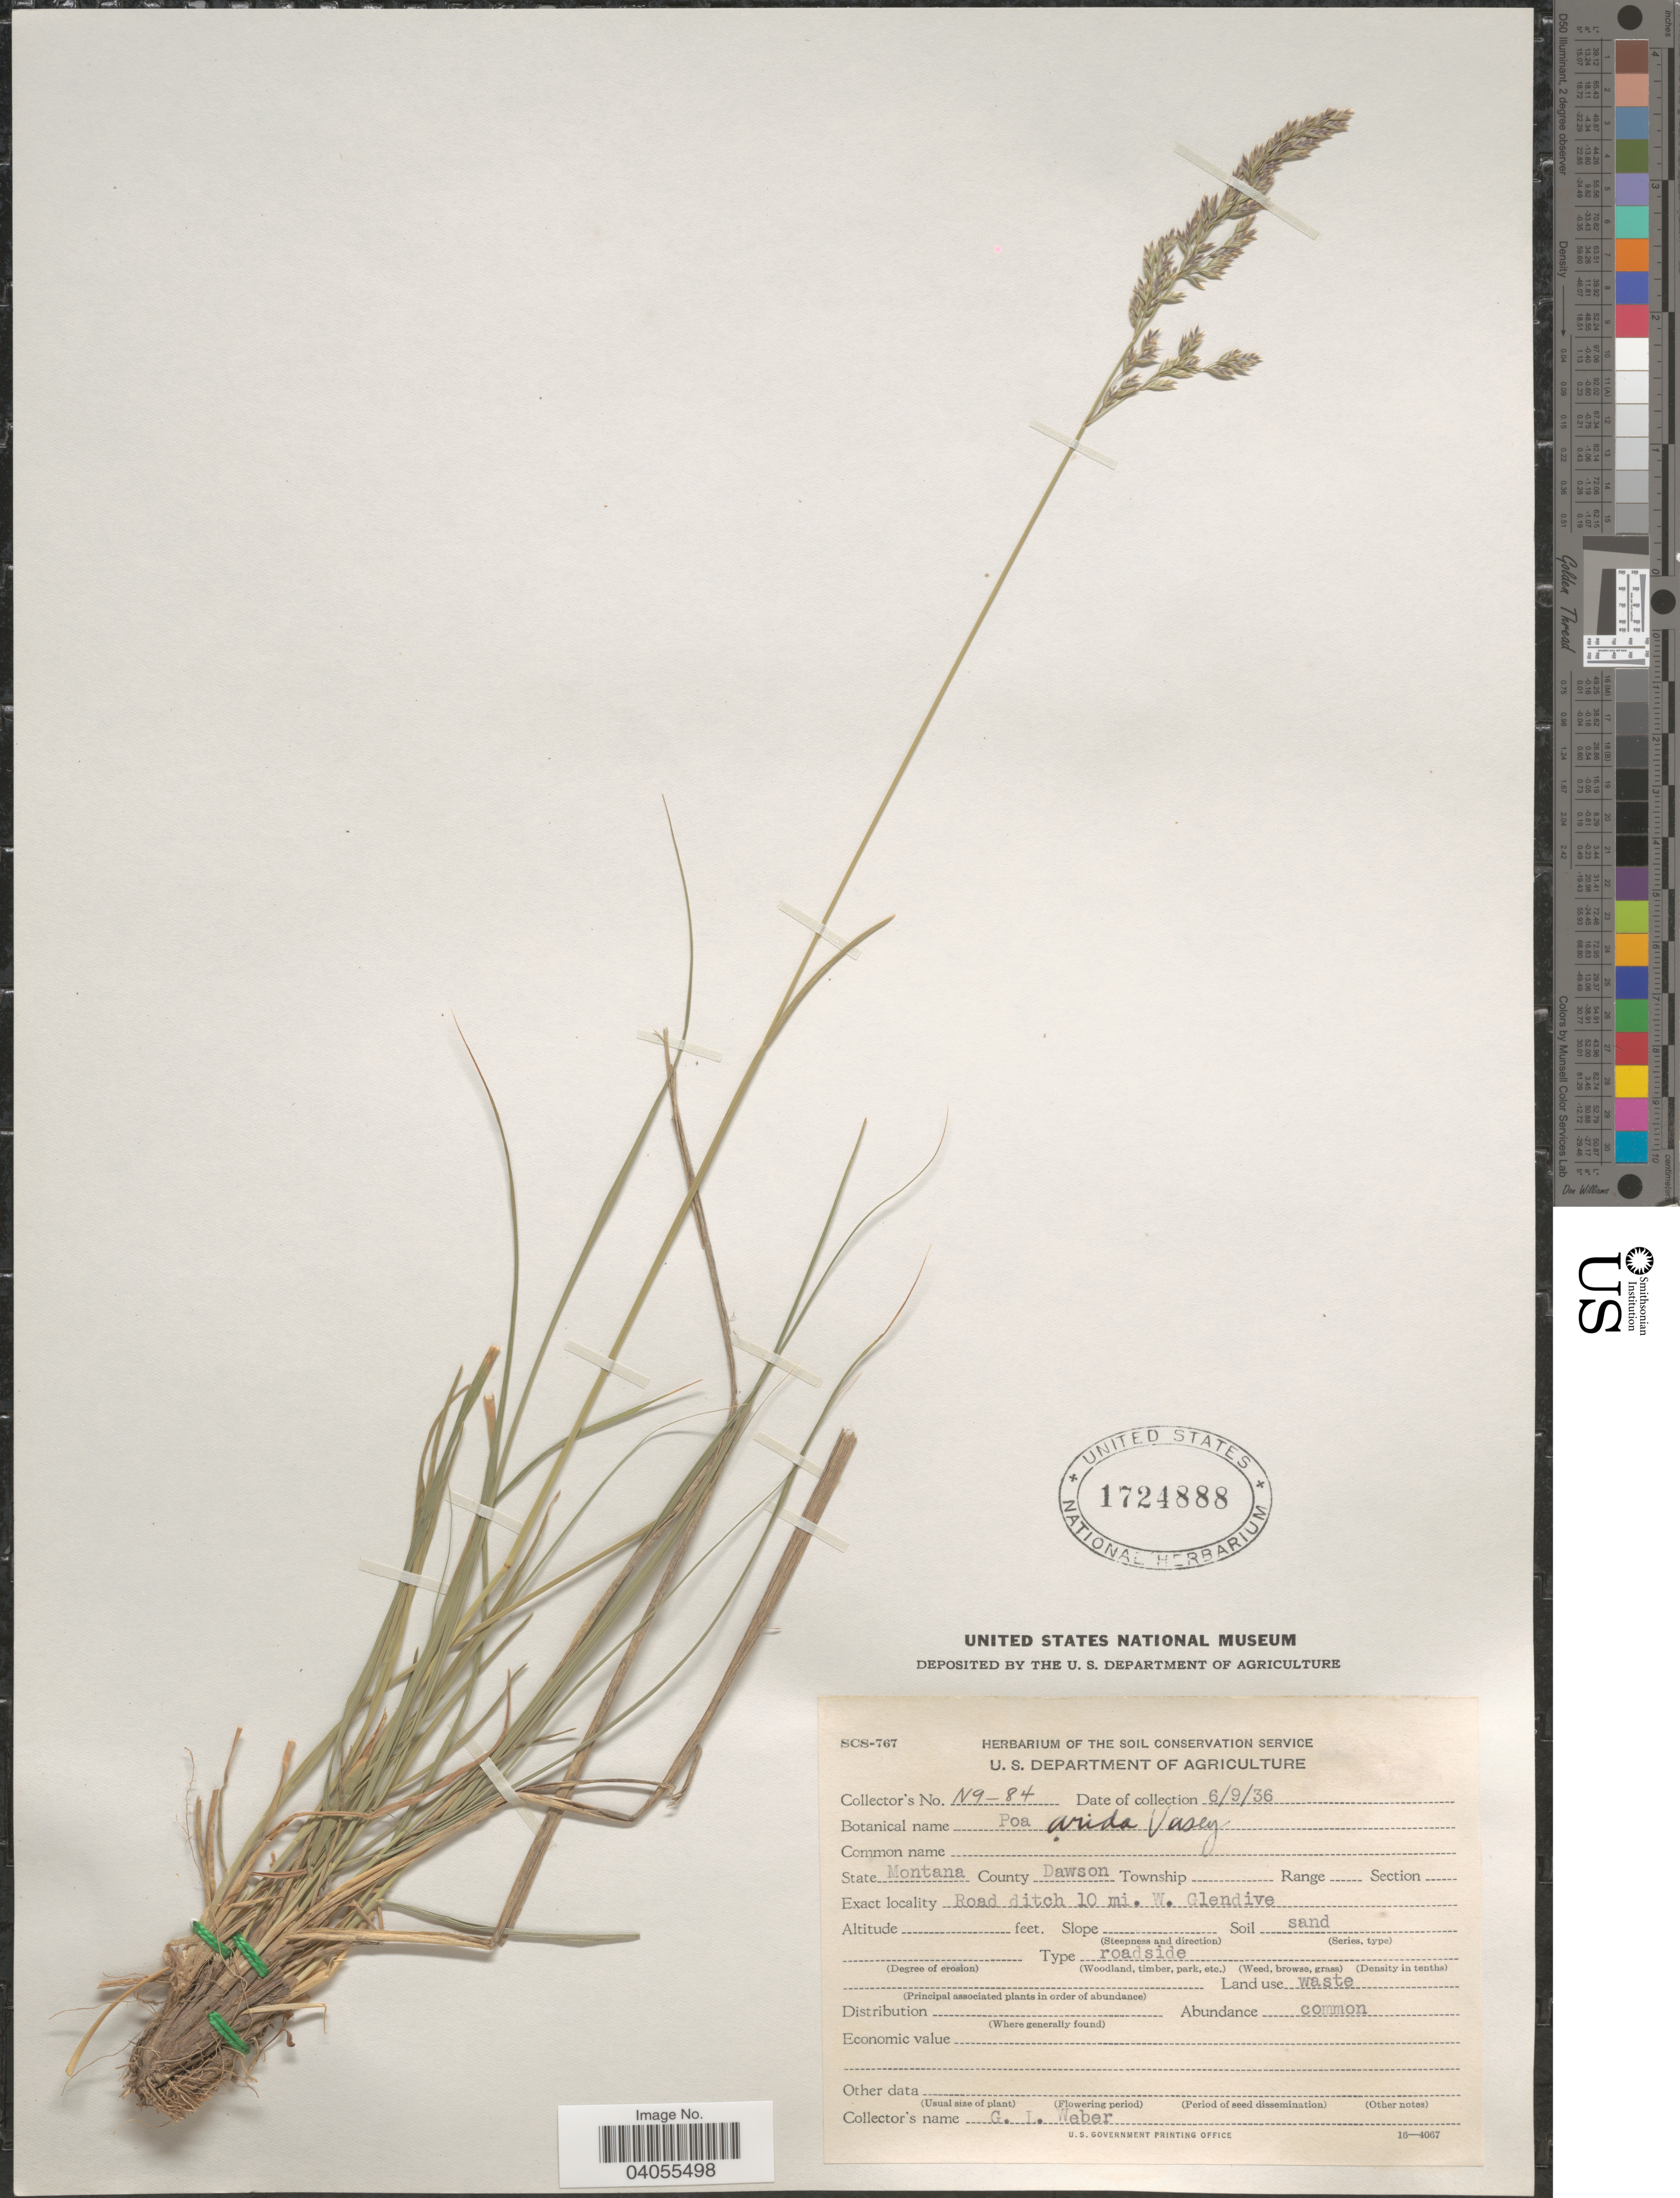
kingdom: Plantae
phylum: Tracheophyta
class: Liliopsida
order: Poales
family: Poaceae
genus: Poa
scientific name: Poa arida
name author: Vasey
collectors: G. Weber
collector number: N9-84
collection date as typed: Transcribed d/m/y: 9/6/36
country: United States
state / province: Montana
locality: County Dawson. Road ditch 10 mi. W. Clendive.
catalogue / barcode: US 1724888